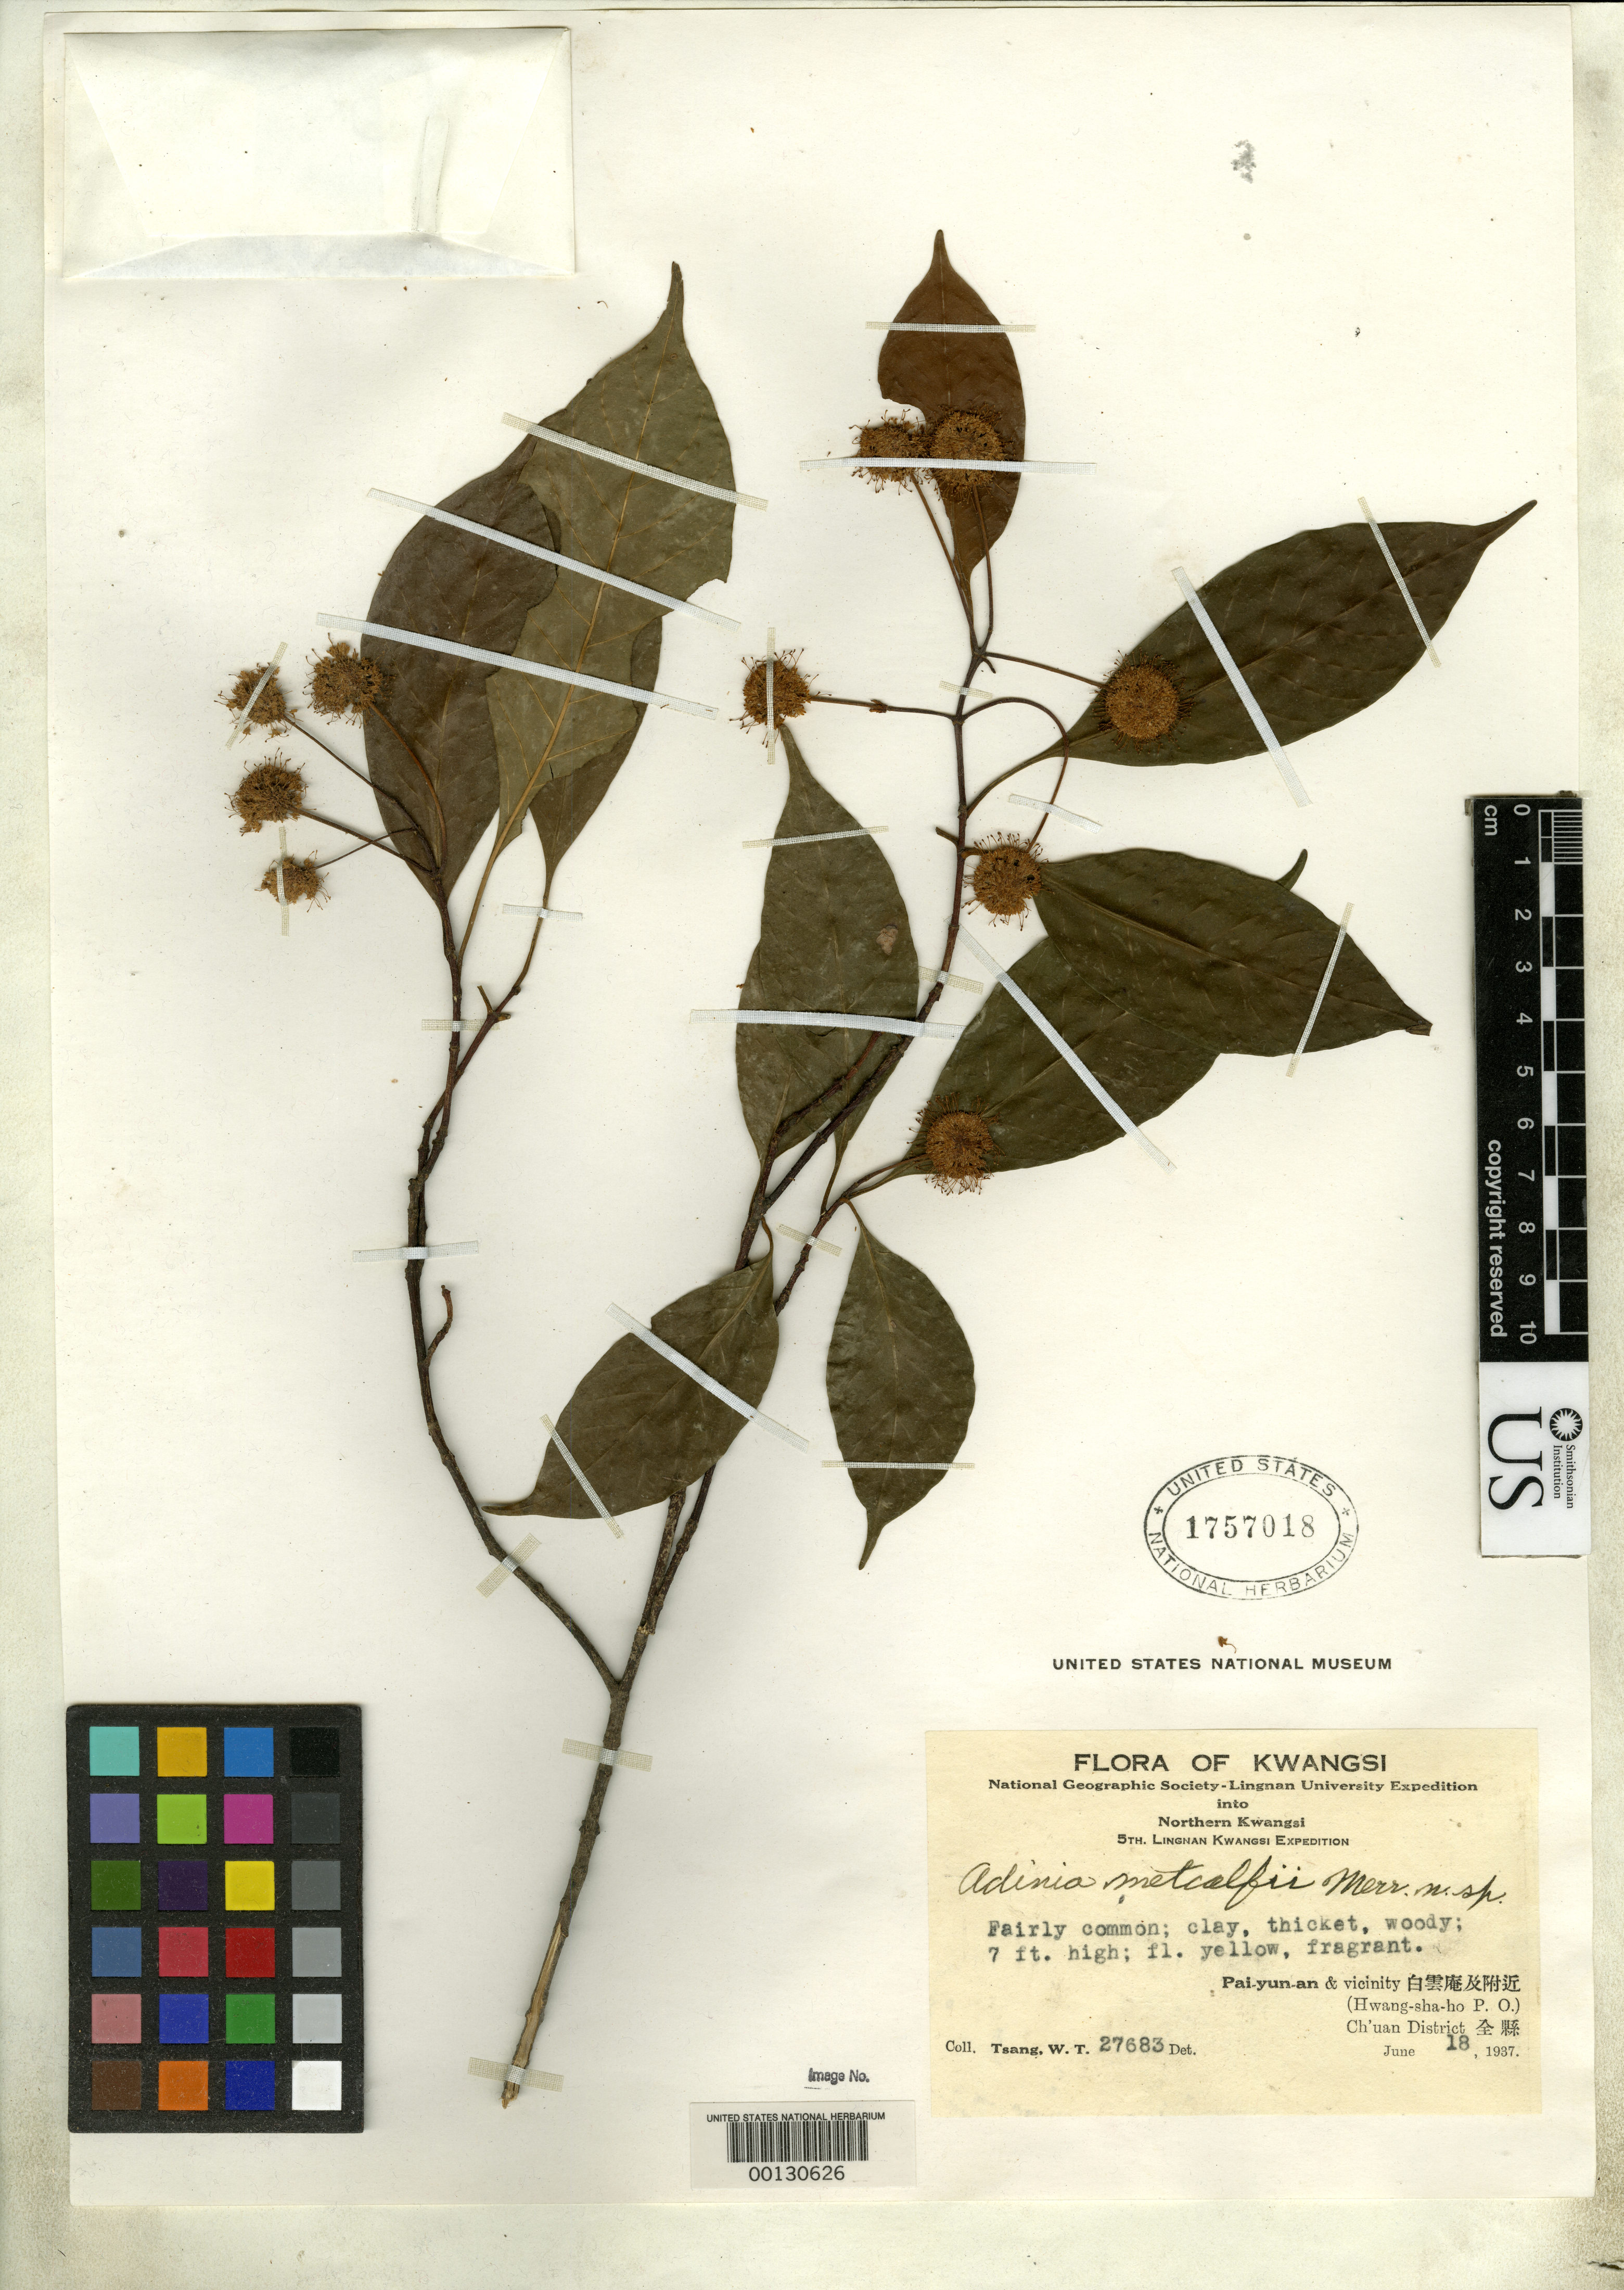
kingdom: Plantae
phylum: Tracheophyta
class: Magnoliopsida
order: Gentianales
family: Rubiaceae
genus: Adina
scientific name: Adina metcalfii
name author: Merr. in H.L. Li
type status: Isotype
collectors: W. T. Tsang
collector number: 27683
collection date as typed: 18 Jun 1937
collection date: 1937-06-18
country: China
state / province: Guangxi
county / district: Ch'uan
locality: Pai-yun-an.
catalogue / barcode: US 1757018